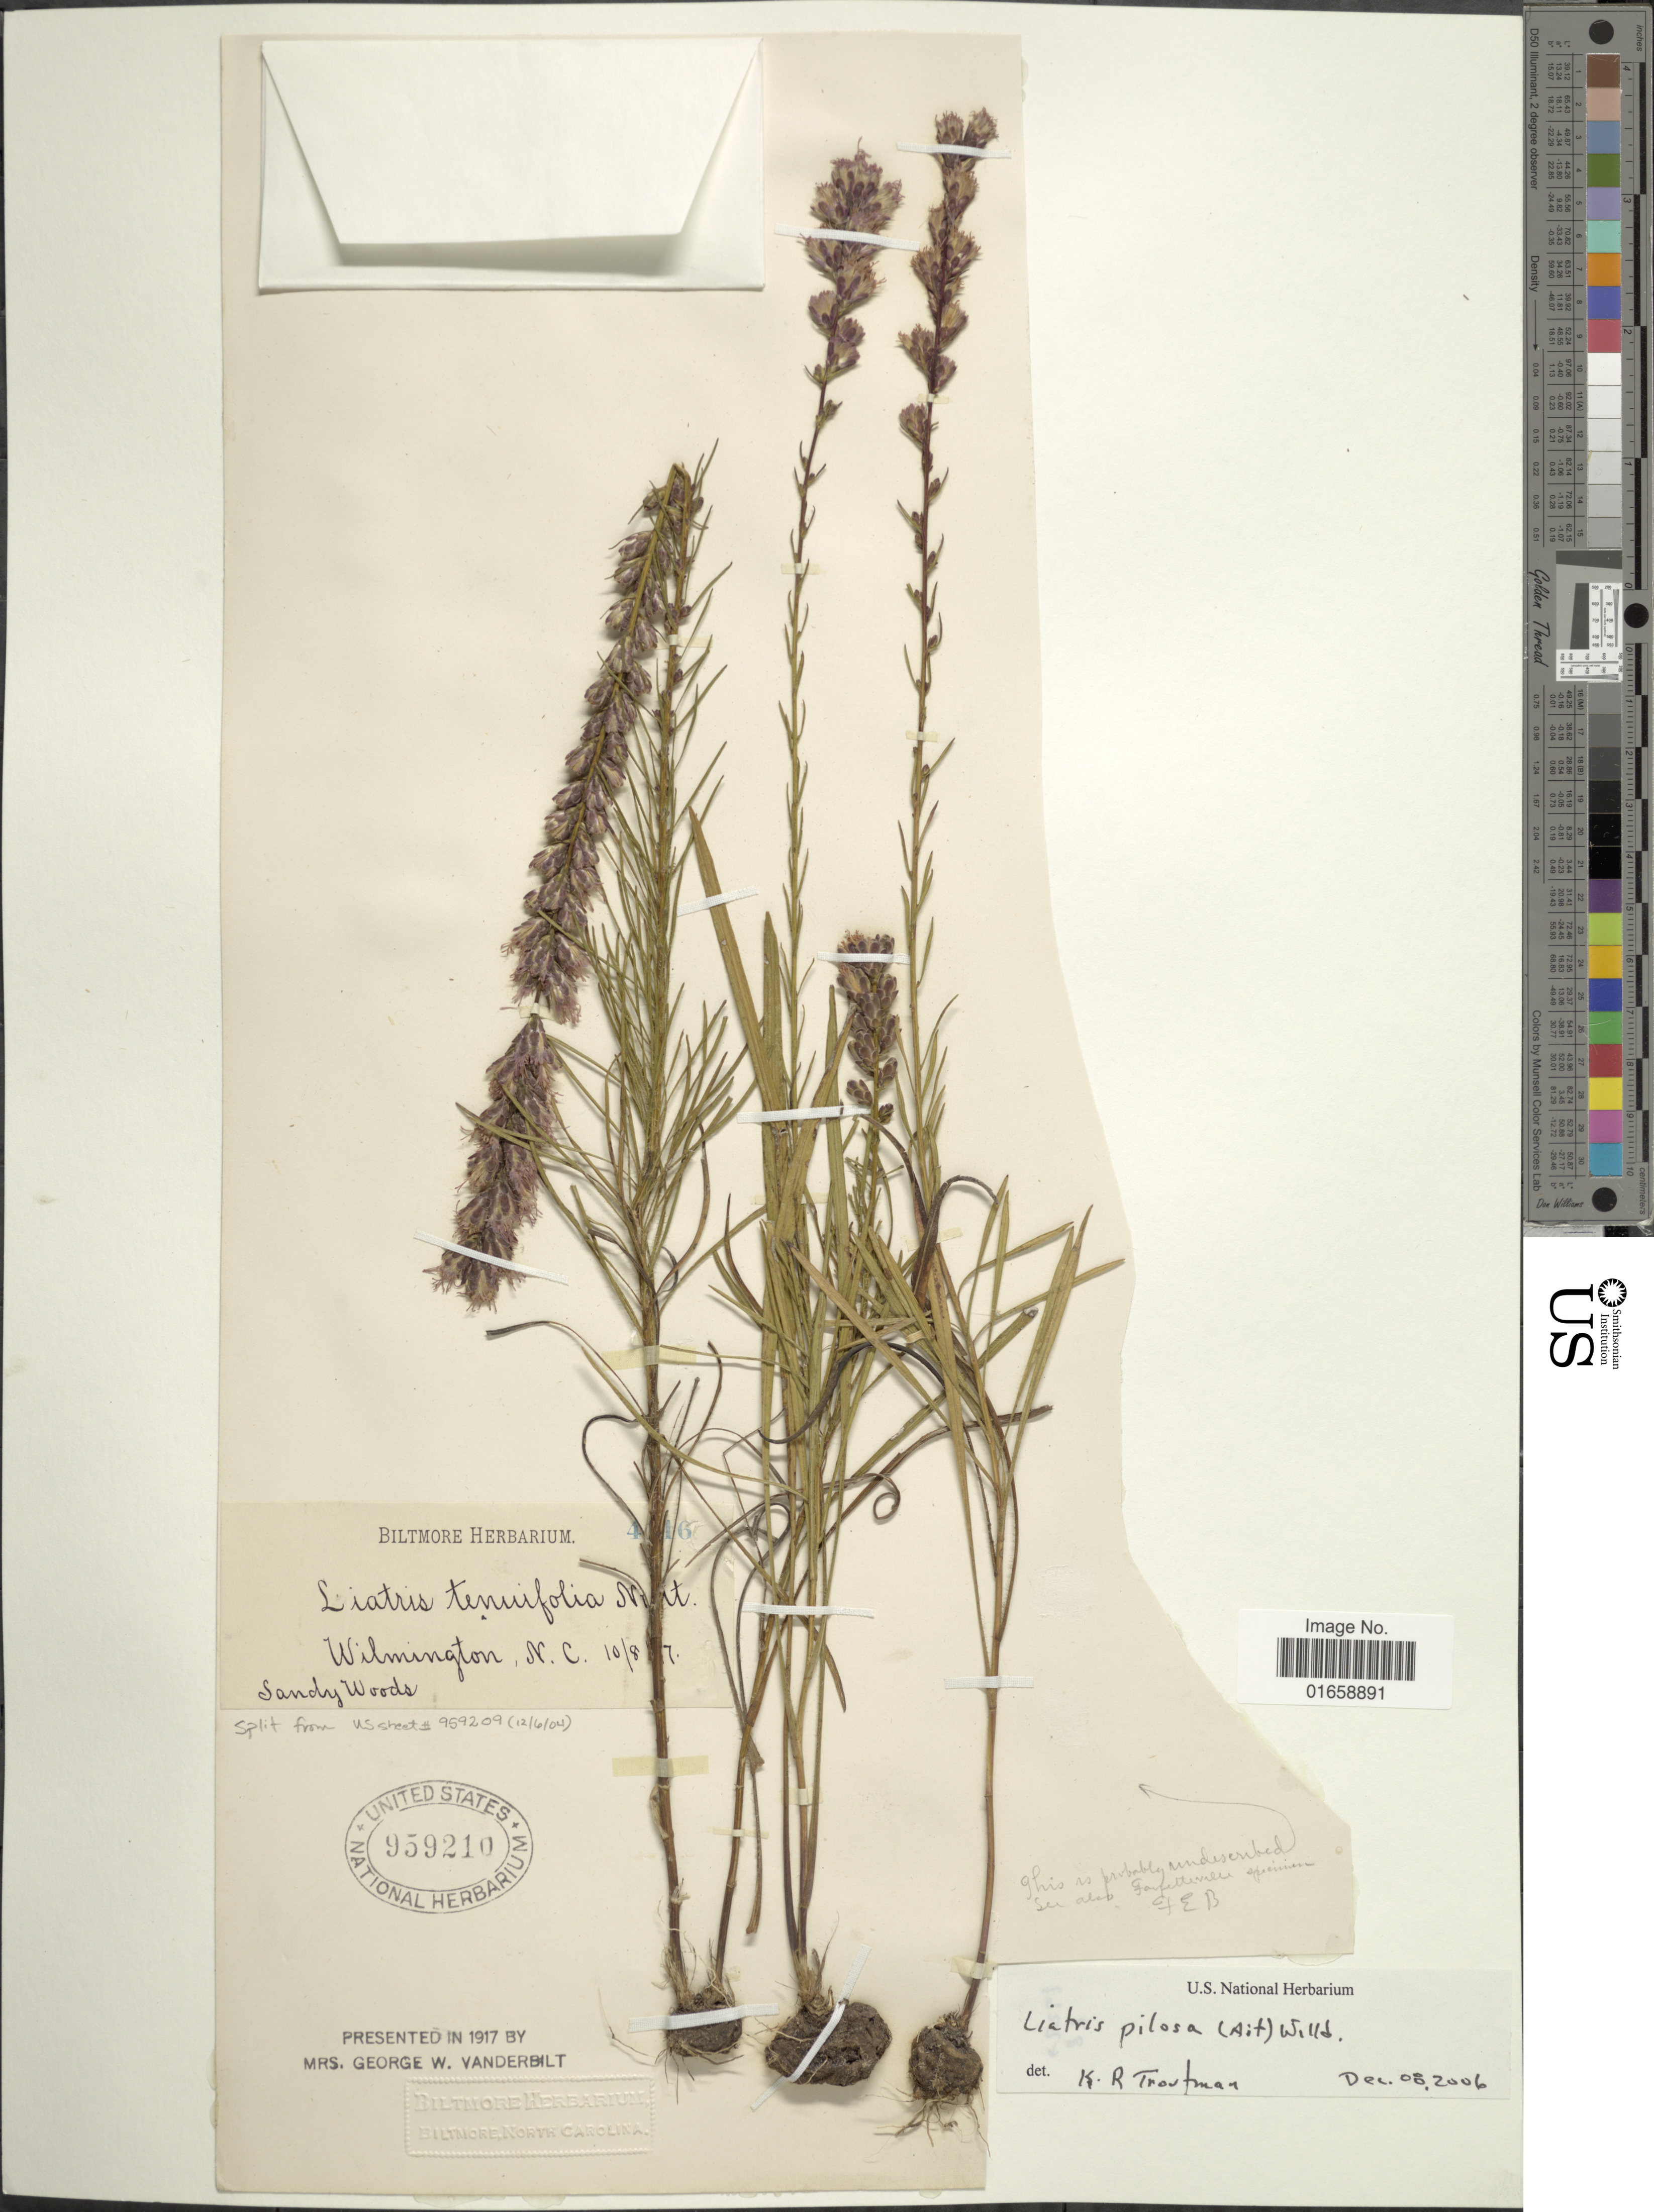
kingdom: Plantae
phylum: Tracheophyta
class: Magnoliopsida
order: Asterales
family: Asteraceae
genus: Liatris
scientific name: Liatris pilosa var. pilosa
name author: (Aiton) Willd.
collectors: ex herb. Biltmore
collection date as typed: Transcribed d/m/y: 8/10/7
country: United States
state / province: North Carolina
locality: Wilmington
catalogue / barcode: US 959210